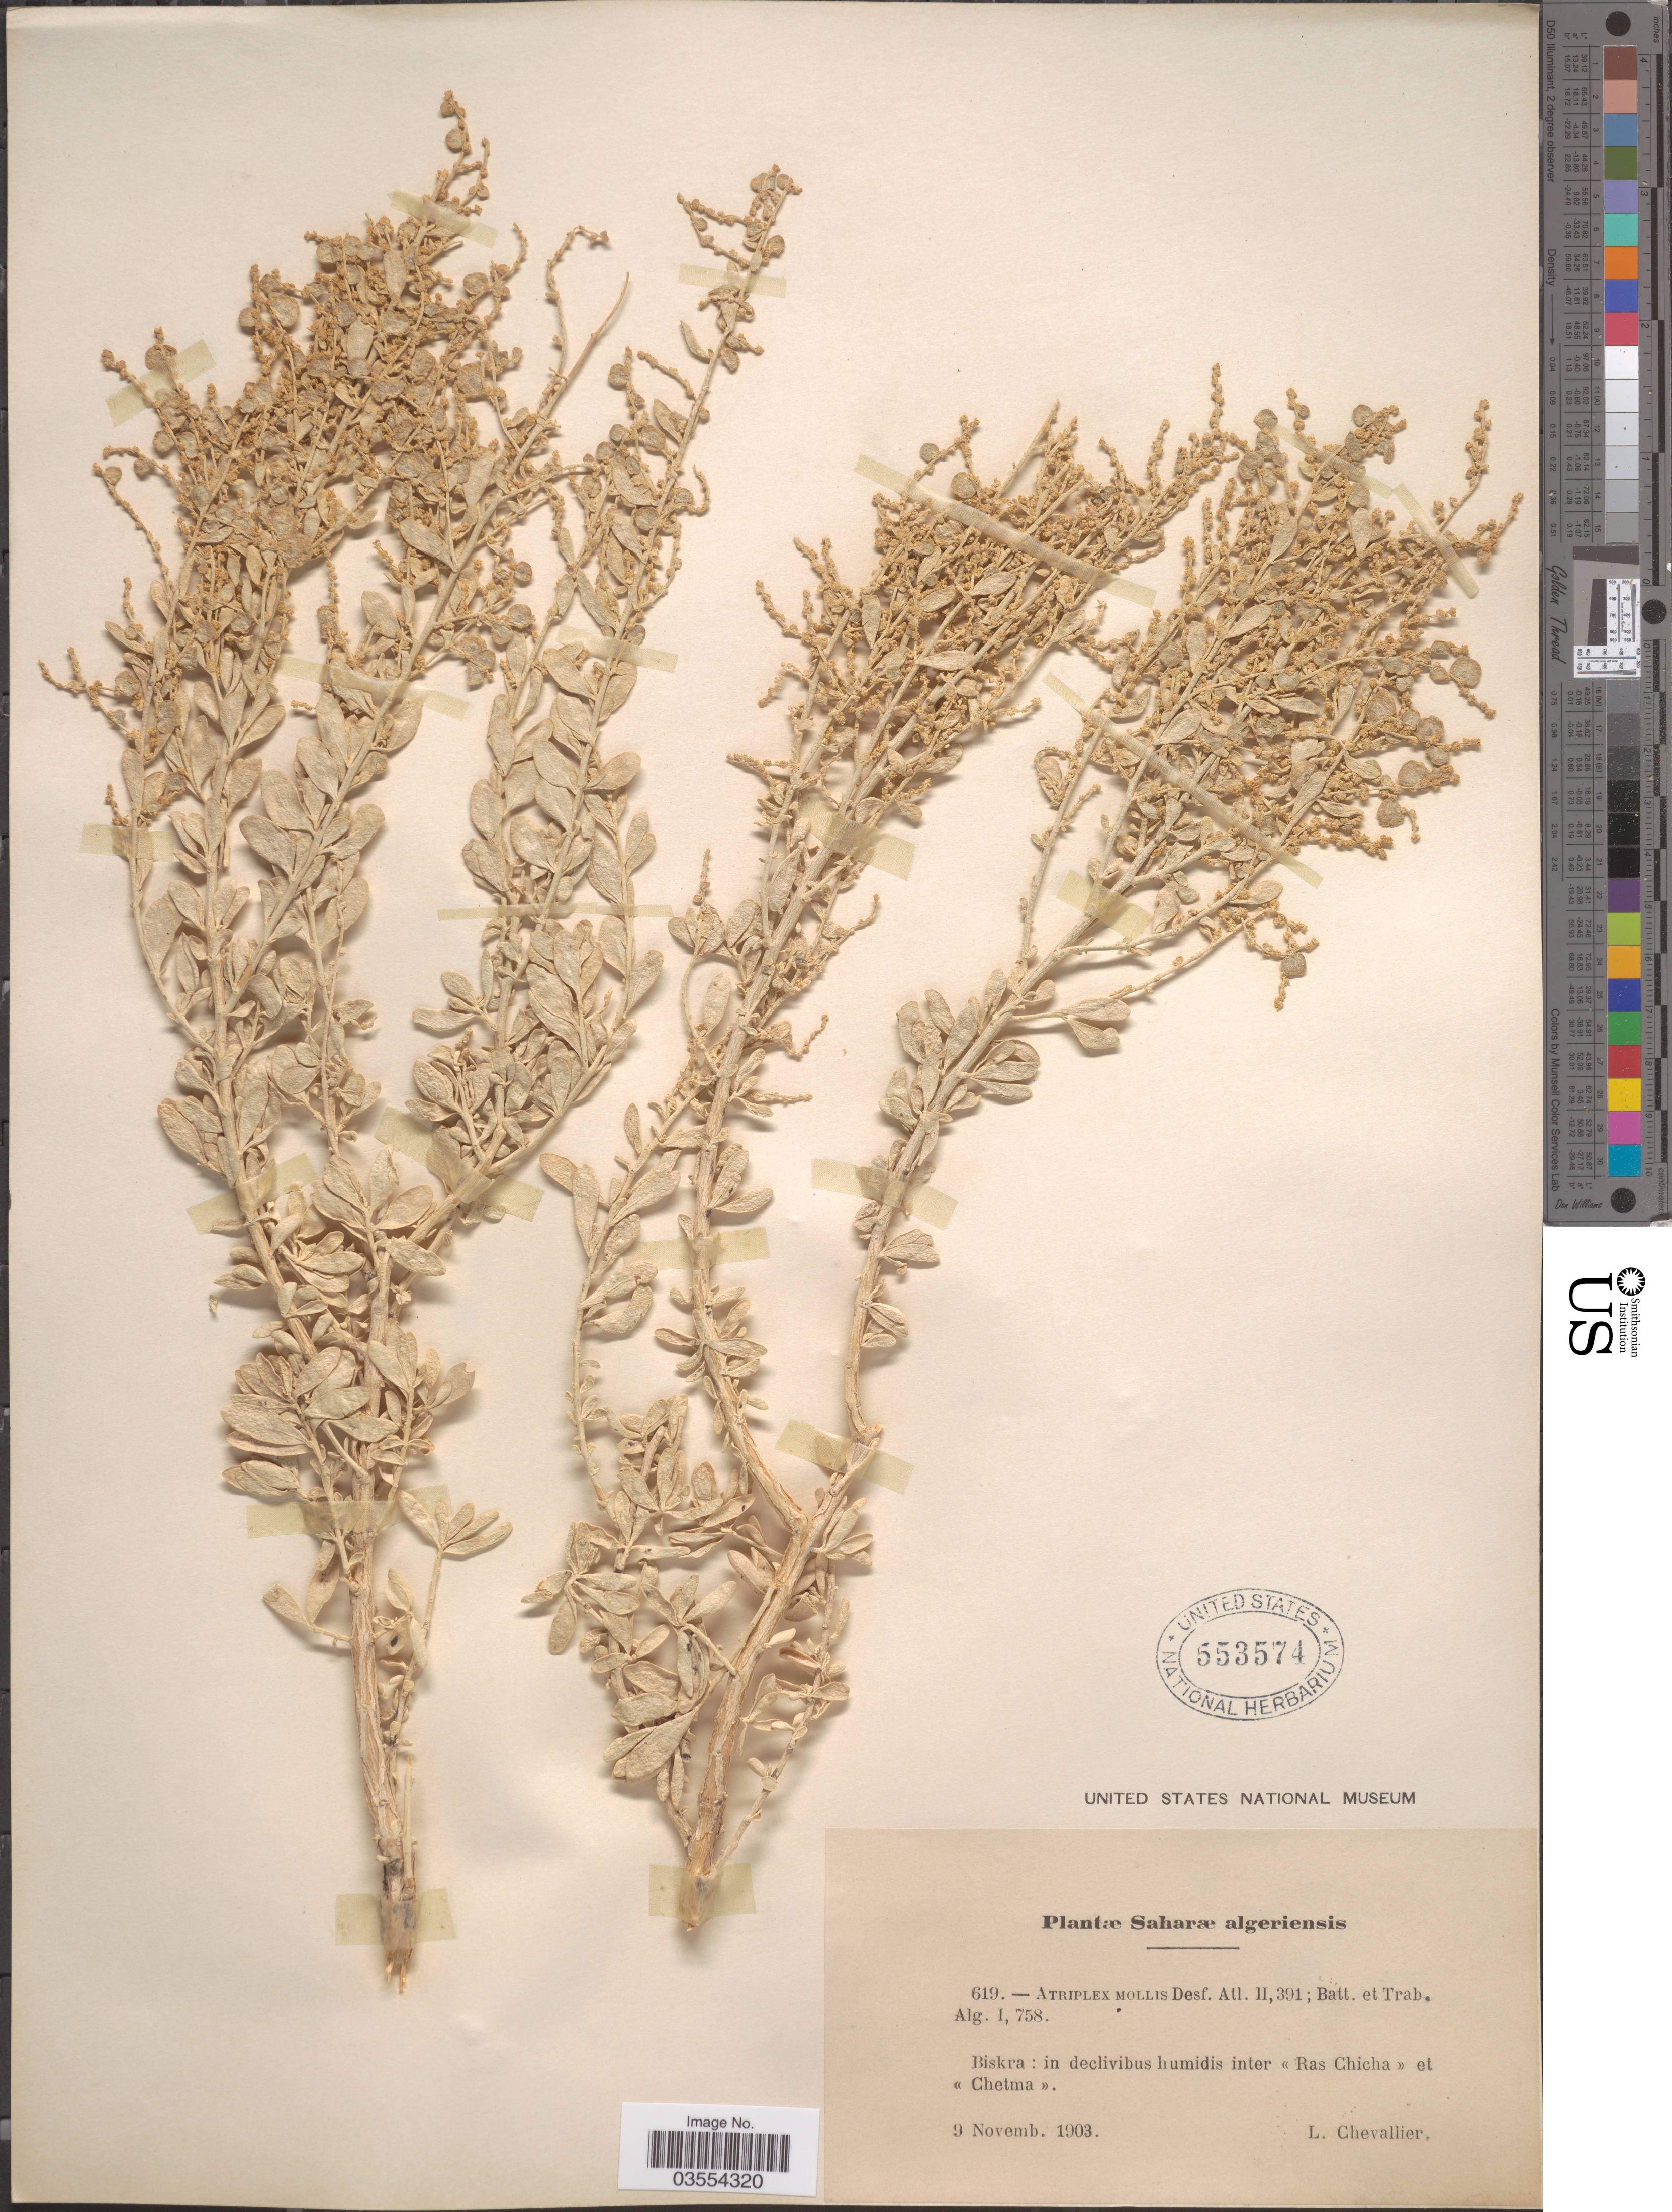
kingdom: Plantae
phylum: Tracheophyta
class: Magnoliopsida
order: Caryophyllales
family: Amaranthaceae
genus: Atriplex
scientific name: Atriplex mollis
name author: Desf.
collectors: L. Chevallier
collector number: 619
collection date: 1903-11-09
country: Algeria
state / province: Biskra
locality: Saharæ algeriensis. Biskra: in declivibus humidis inter Ras Chicha et Chetma.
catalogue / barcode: US 553574